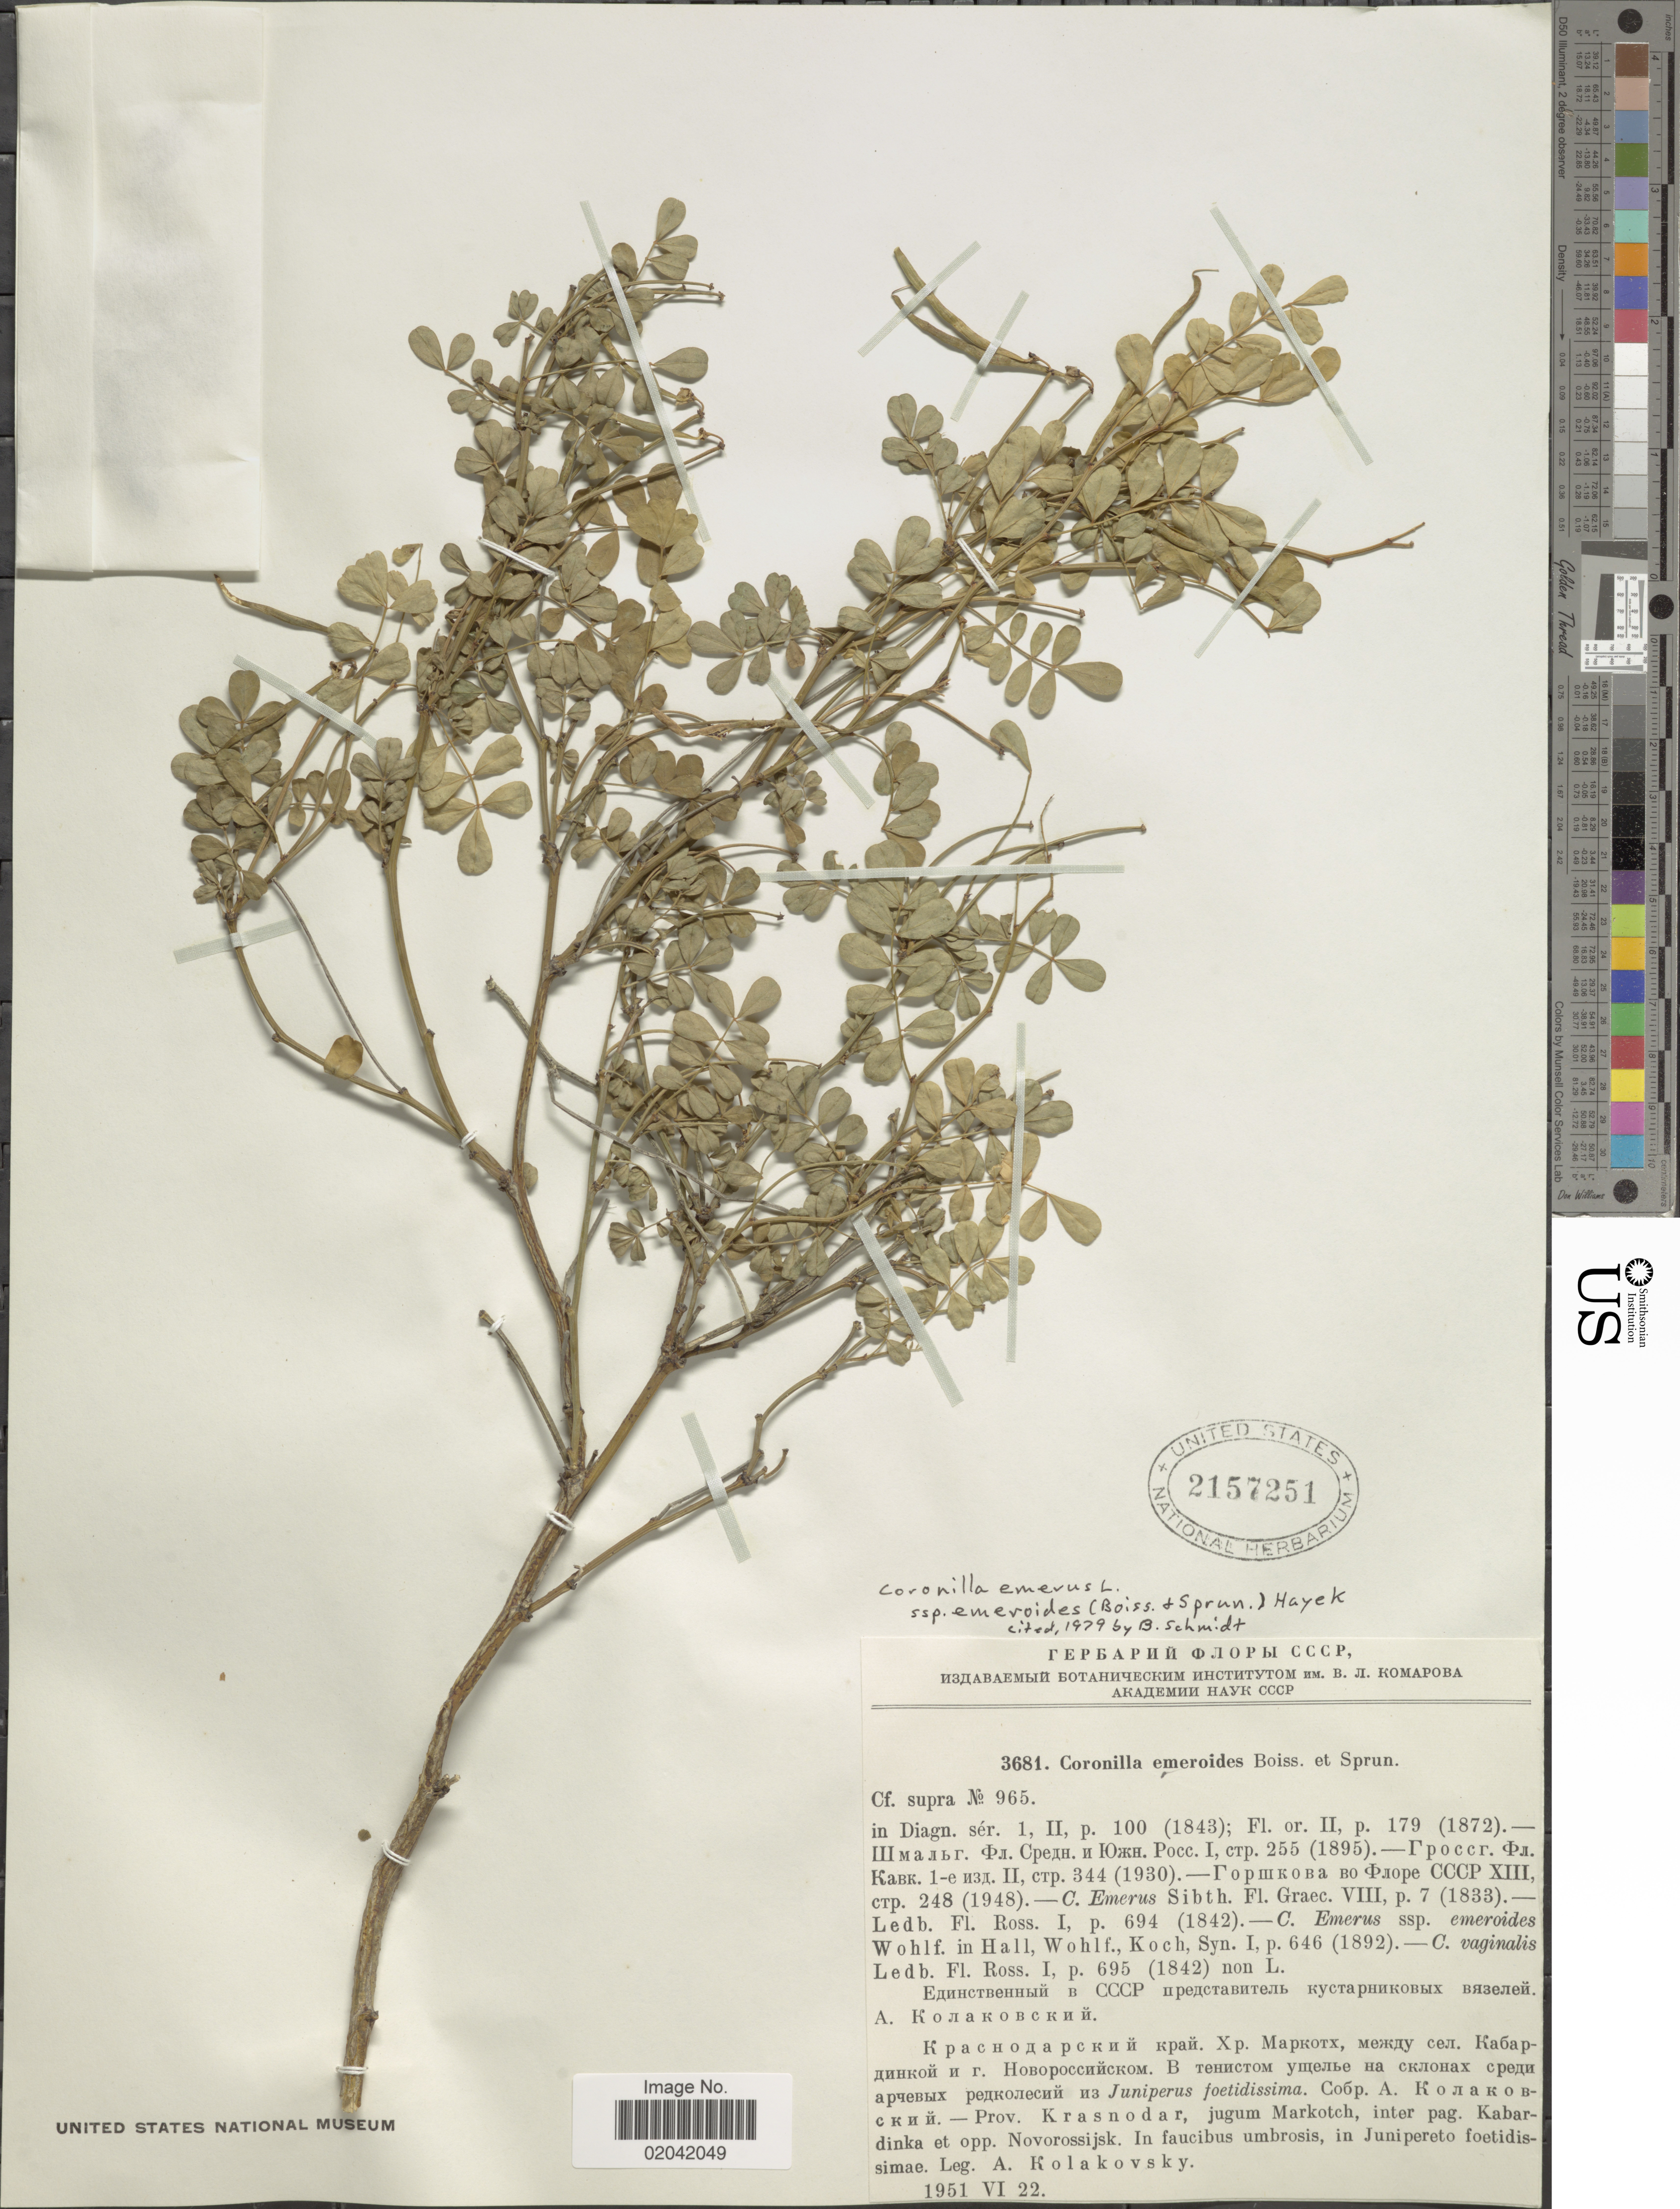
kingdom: Plantae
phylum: Tracheophyta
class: Magnoliopsida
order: Fabales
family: Fabaceae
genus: Coronilla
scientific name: Coronilla emeroides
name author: Boiss. & Spruner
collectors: A. Kolakovsky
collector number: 3681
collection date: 1951-06-22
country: Russian Federation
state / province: Krasnodar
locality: Jugum Markotch, inter pag. Kabardinka et opp. Novorossijsk. In faucibus umbrosis, in Junipereto foetidissimae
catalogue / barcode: US 2157251